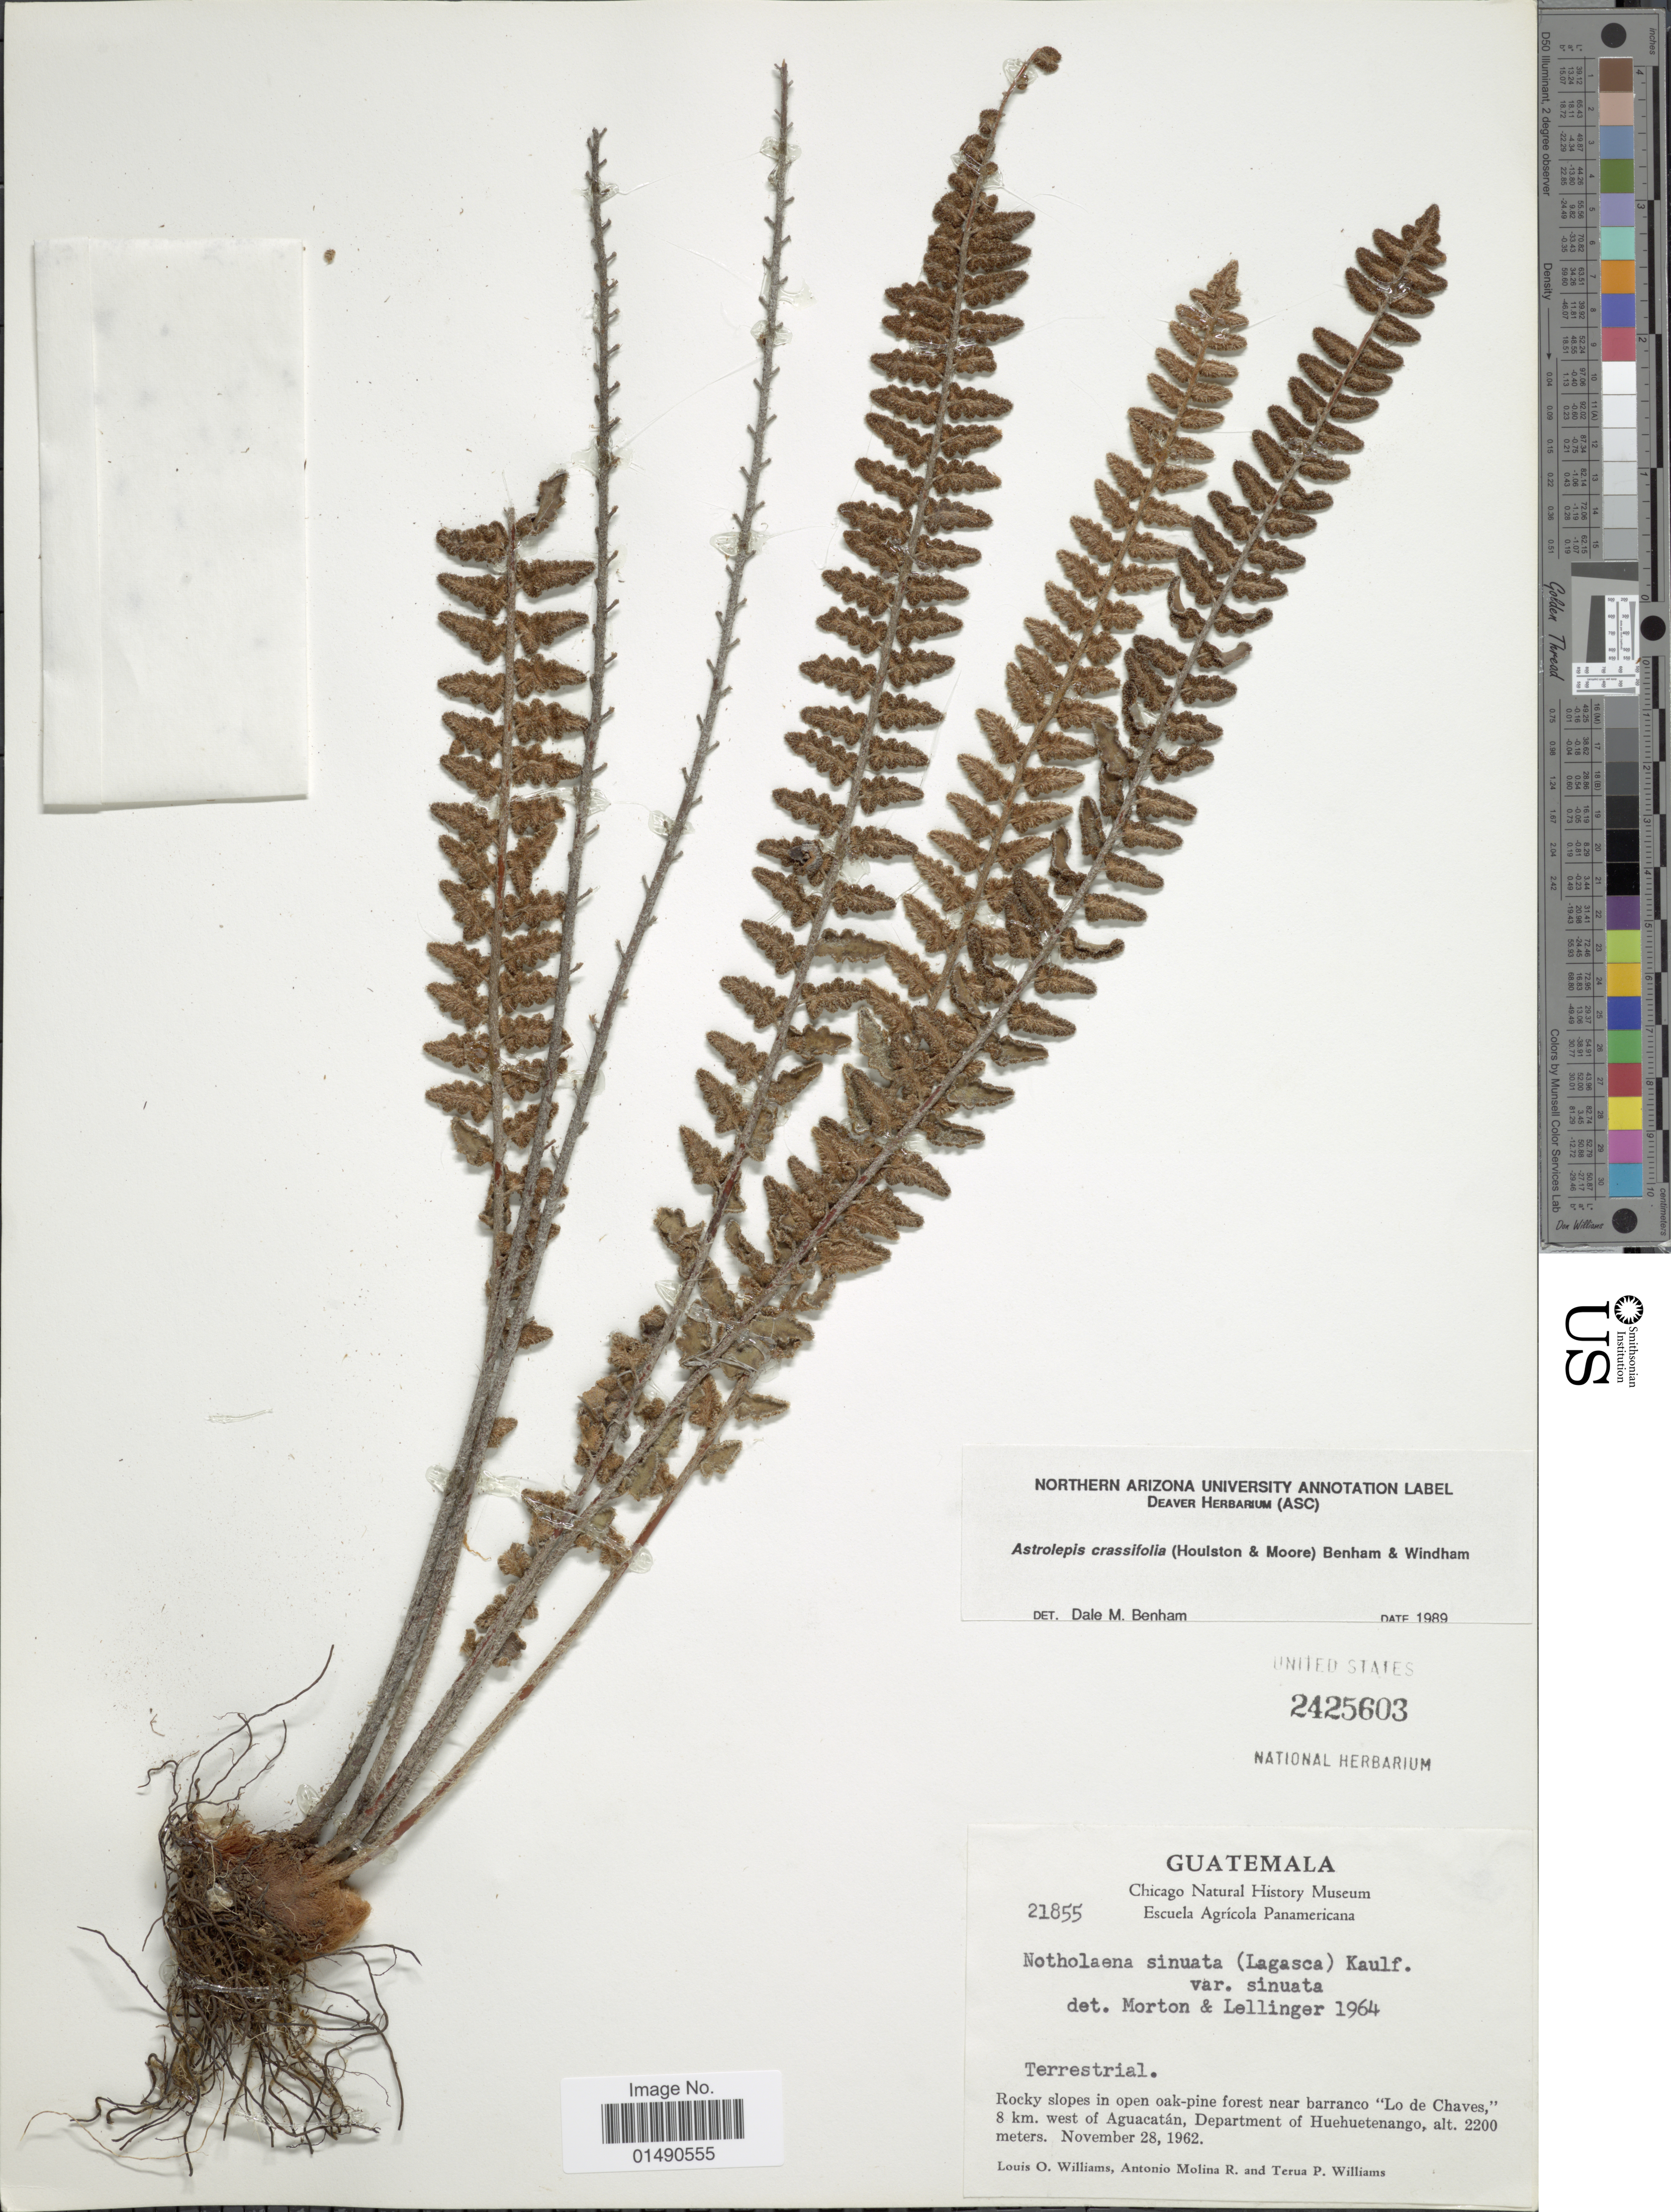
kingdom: Plantae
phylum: Tracheophyta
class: Polypodiopsida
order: Polypodiales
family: Pteridaceae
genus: Astrolepis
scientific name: Astrolepis crassifolia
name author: (Houlston & T. Moore) D.M. Benham & Windham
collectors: L. O. Williams, A. Molina & T. P. Williams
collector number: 21855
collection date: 1962-11-28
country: Guatemala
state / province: Huehuetenango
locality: Rocky slopes in open oak-pine forest near barranco "Lo de Chaves" 8 km. west of Aguacatán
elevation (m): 2200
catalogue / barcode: US 2425603